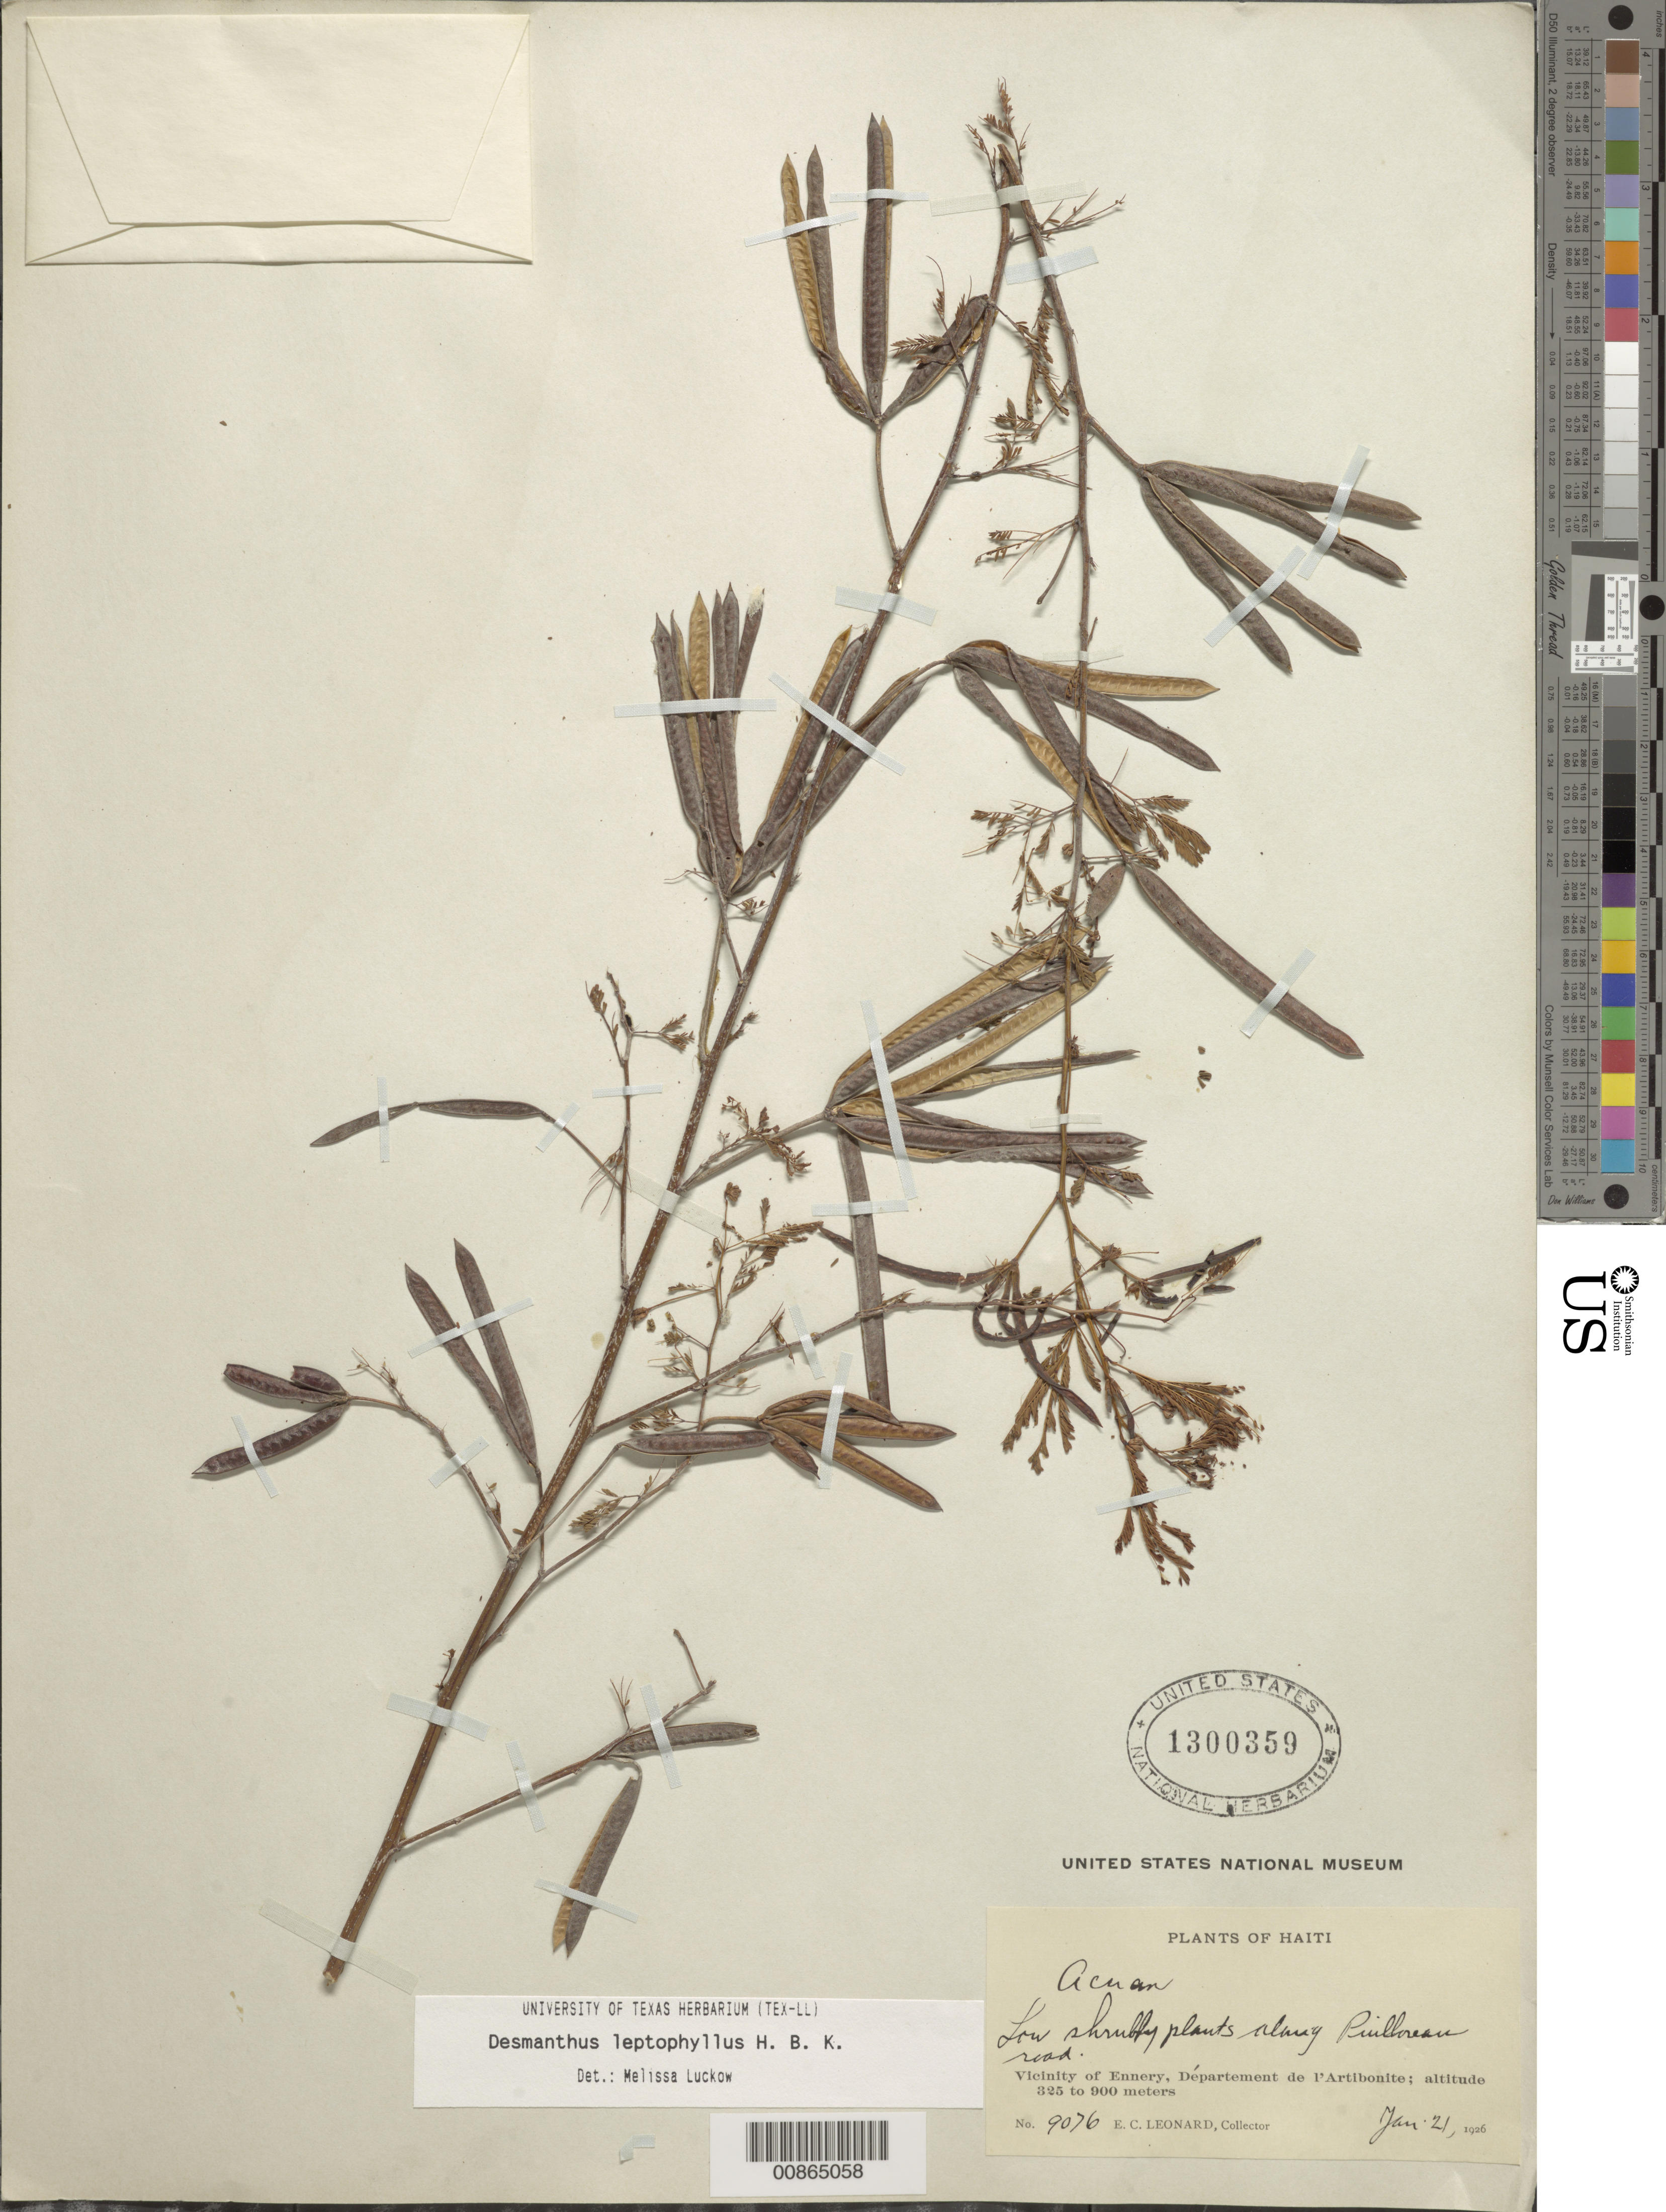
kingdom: Plantae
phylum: Tracheophyta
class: Magnoliopsida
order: Fabales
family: Fabaceae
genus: Desmanthus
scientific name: Desmanthus leptophyllus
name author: Kunth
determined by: Luckow, M. A.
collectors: E. C. Leonard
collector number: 9076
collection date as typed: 21 Jan 1926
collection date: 1926-01-21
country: Haiti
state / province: Artibonite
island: Hispaniola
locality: Vicinity of Ennery, along Puilboreau road.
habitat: Along road.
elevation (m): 325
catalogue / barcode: US 1300359